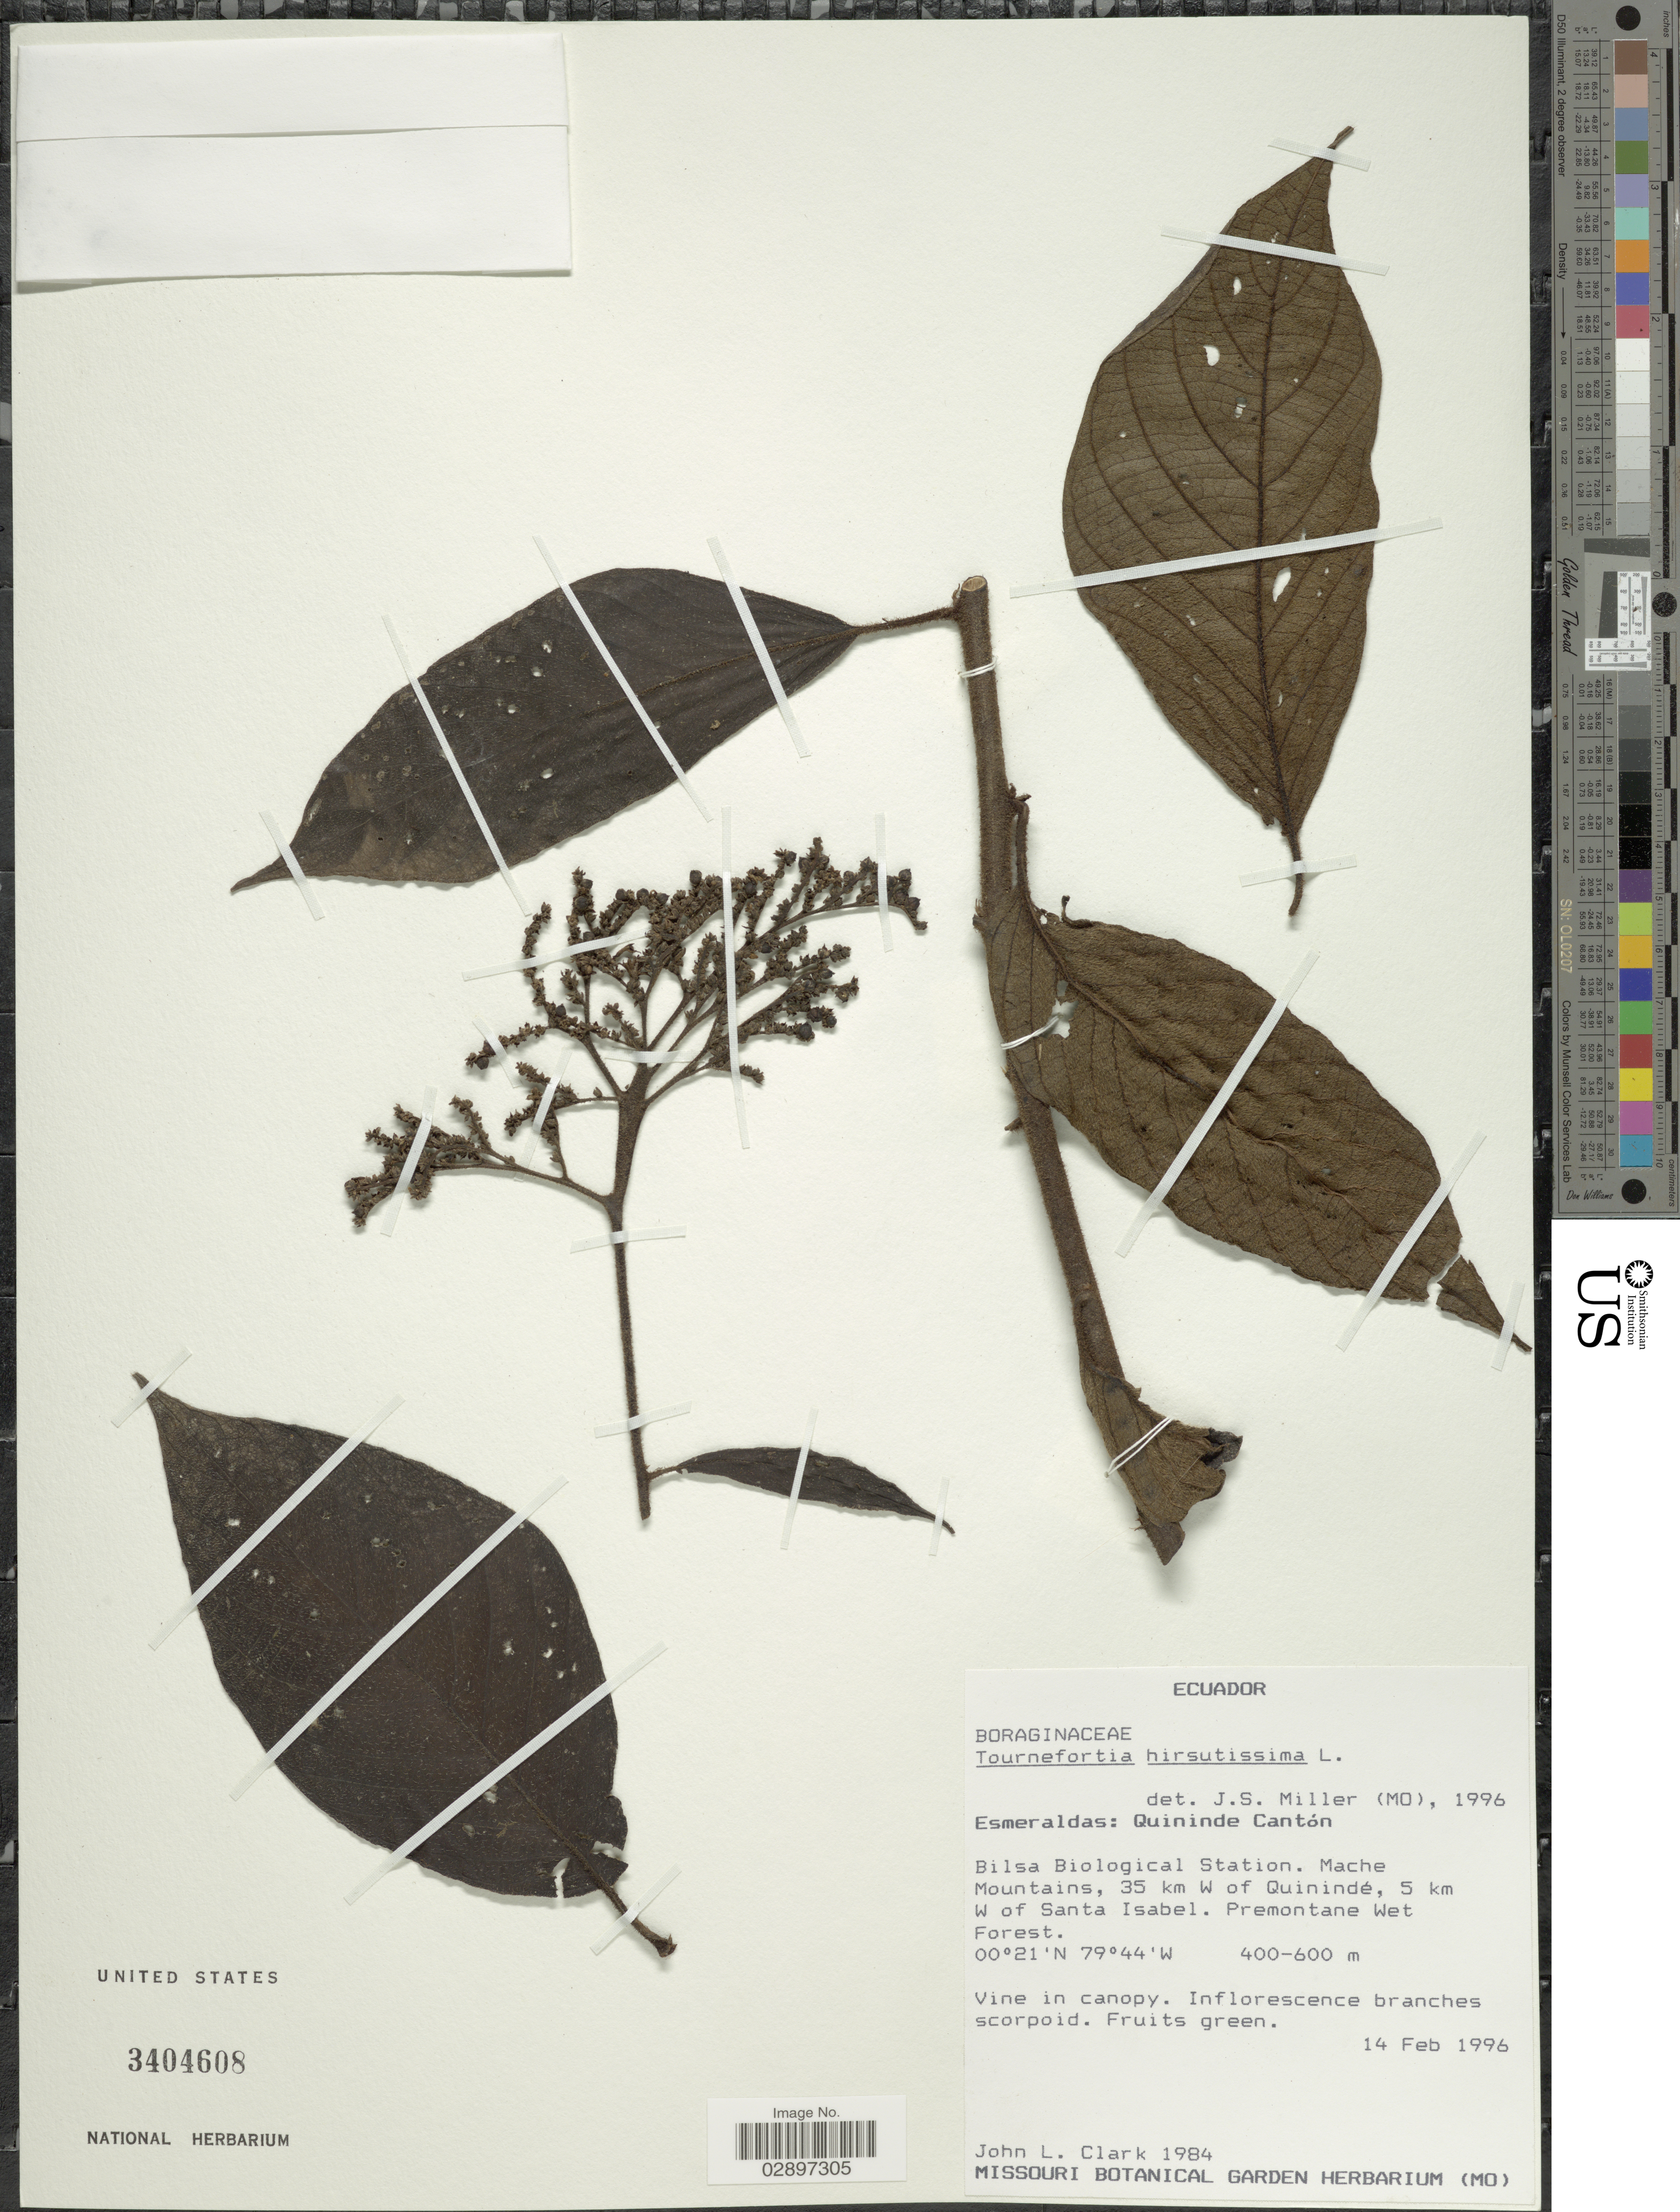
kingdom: Plantae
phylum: Tracheophyta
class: Magnoliopsida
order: Boraginales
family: Heliotropiaceae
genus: Tournefortia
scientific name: Tournefortia hirsutissima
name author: L.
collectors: J. L. Clark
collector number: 1984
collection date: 1996-02-14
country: Ecuador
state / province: Esmeraldas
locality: Esmeraldas: Quininde Cantón. Bilsa Biological Station. Mache Mountains, 35 km W of Quinindé, 5 km W of Santa Isabel.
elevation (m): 400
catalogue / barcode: US 3404608